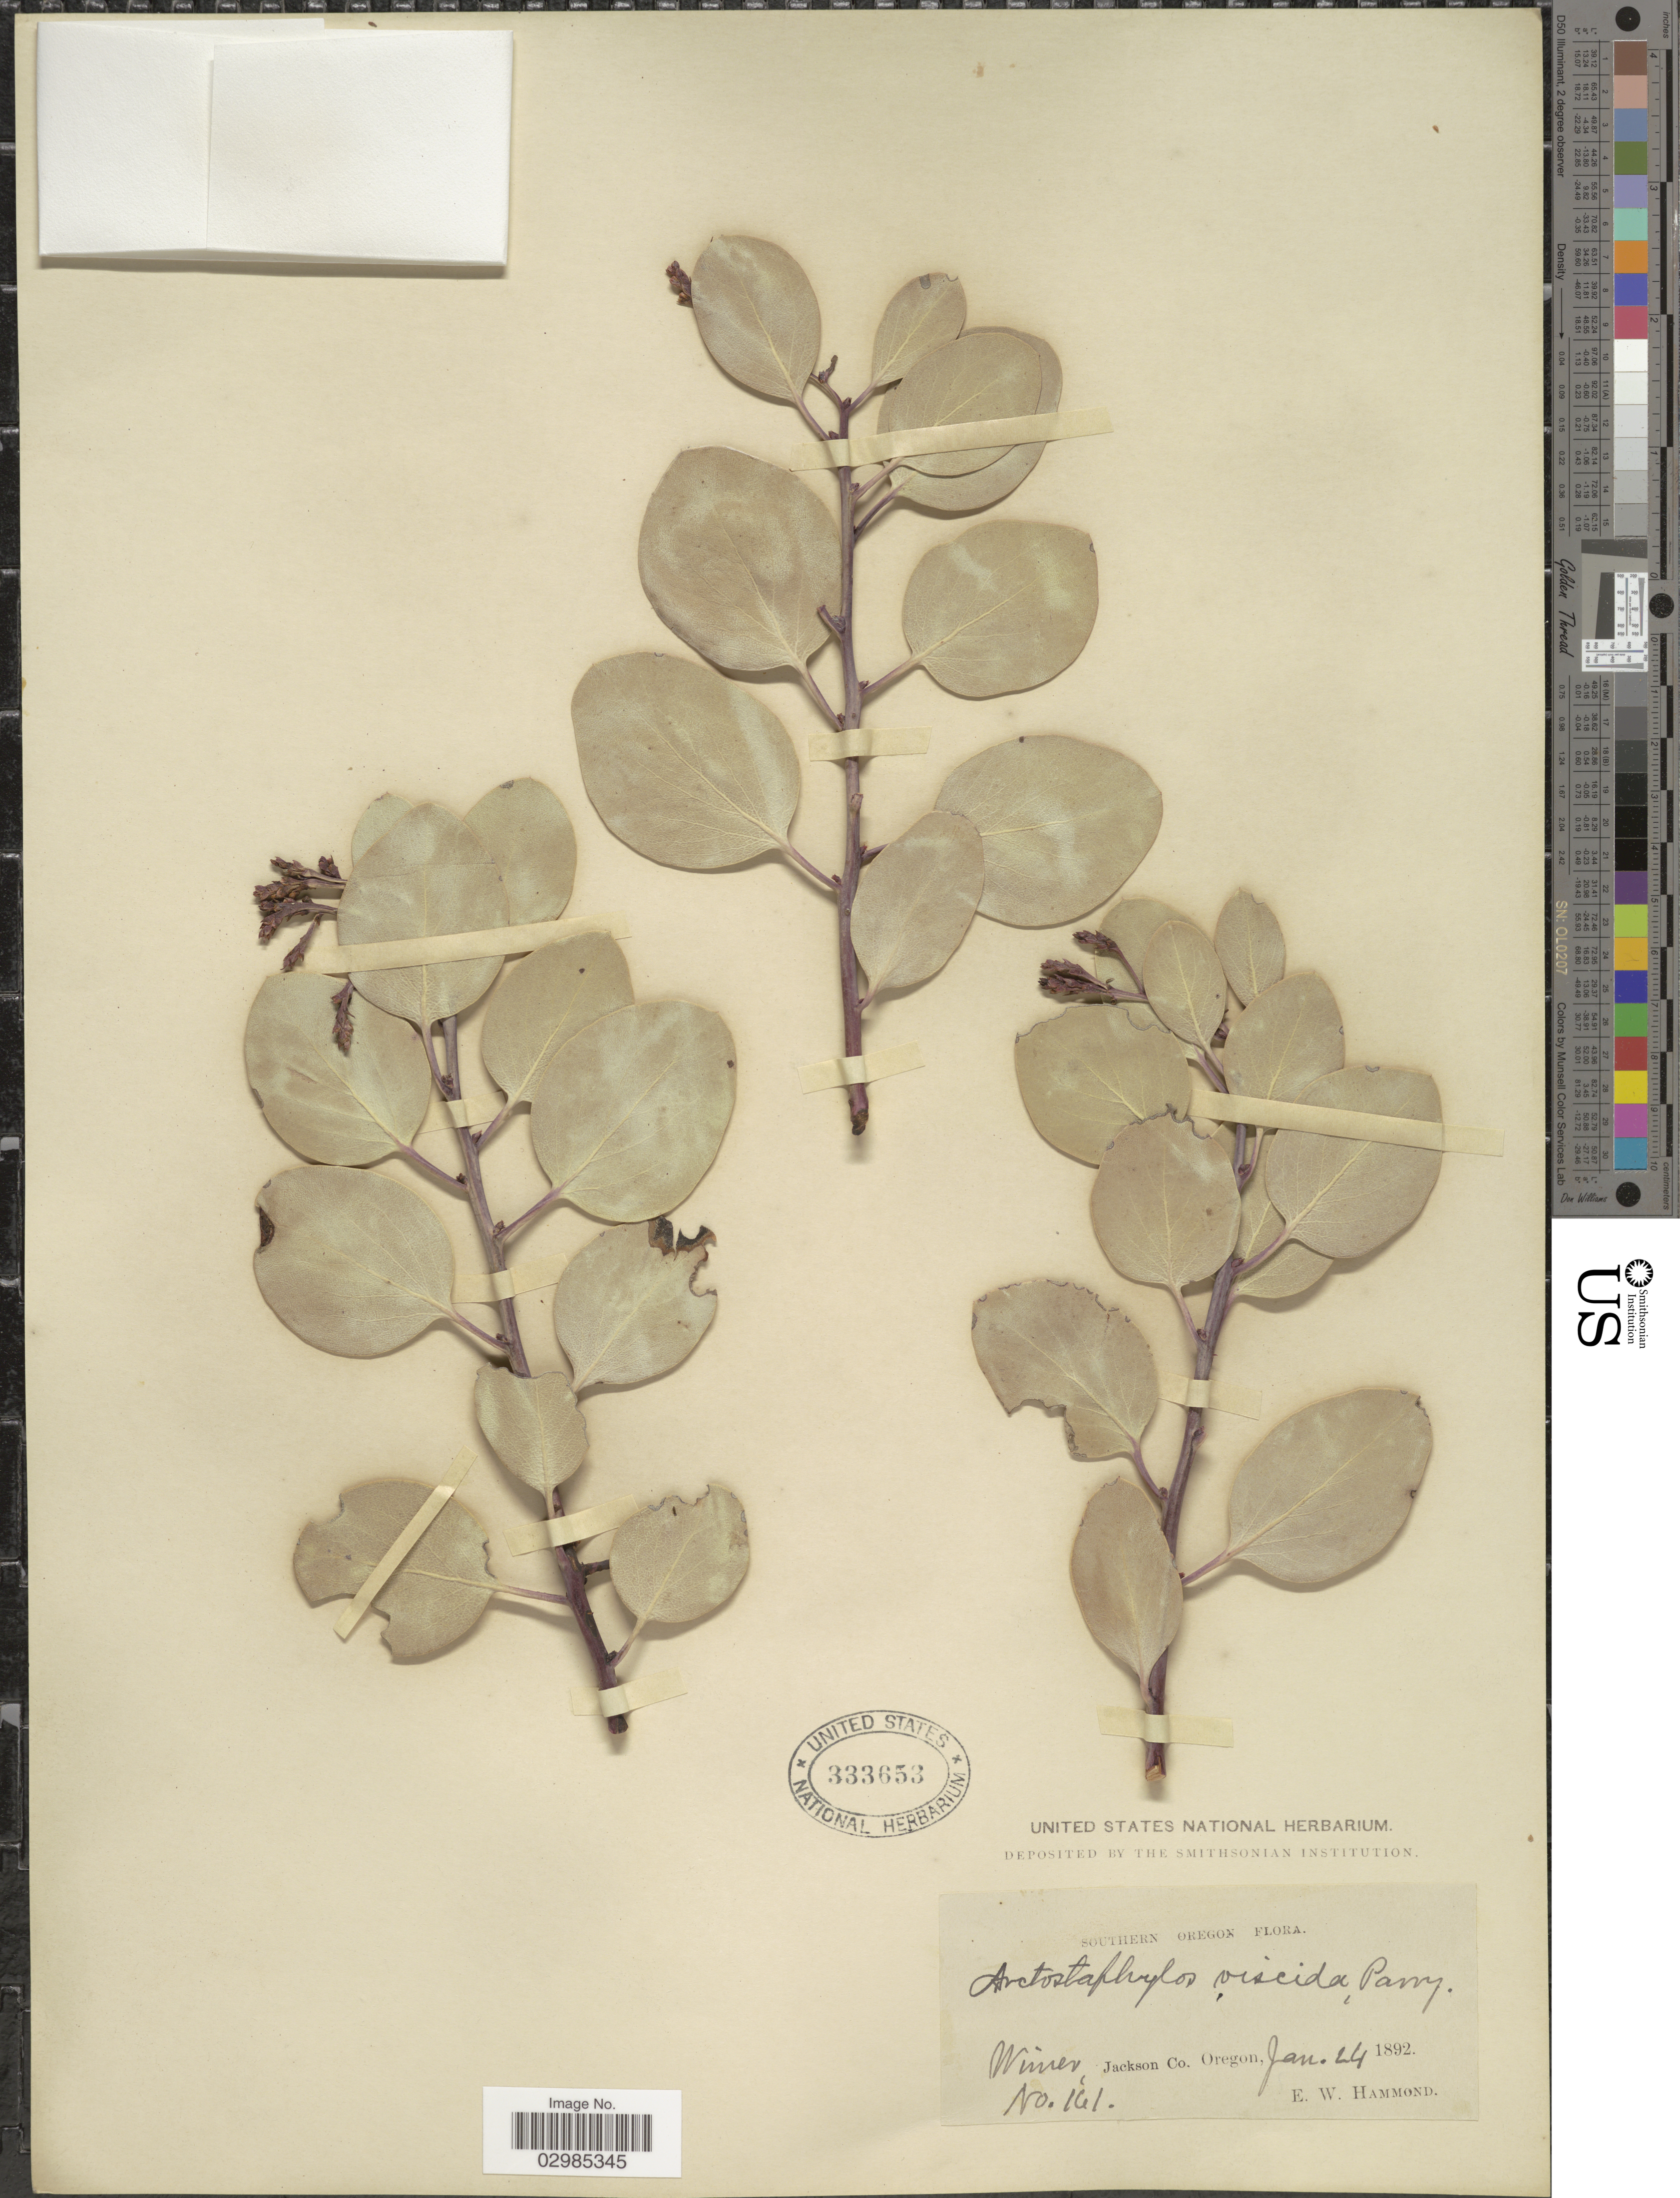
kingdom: Plantae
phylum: Tracheophyta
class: Magnoliopsida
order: Ericales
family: Ericaceae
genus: Arctostaphylos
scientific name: Arctostaphylos viscida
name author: Parry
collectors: E. Hammond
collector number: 161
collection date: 1892-01-24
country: United States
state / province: Oregon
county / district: Jackson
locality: Southern Oregon. Wimer, Jackson Co.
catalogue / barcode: US 333653